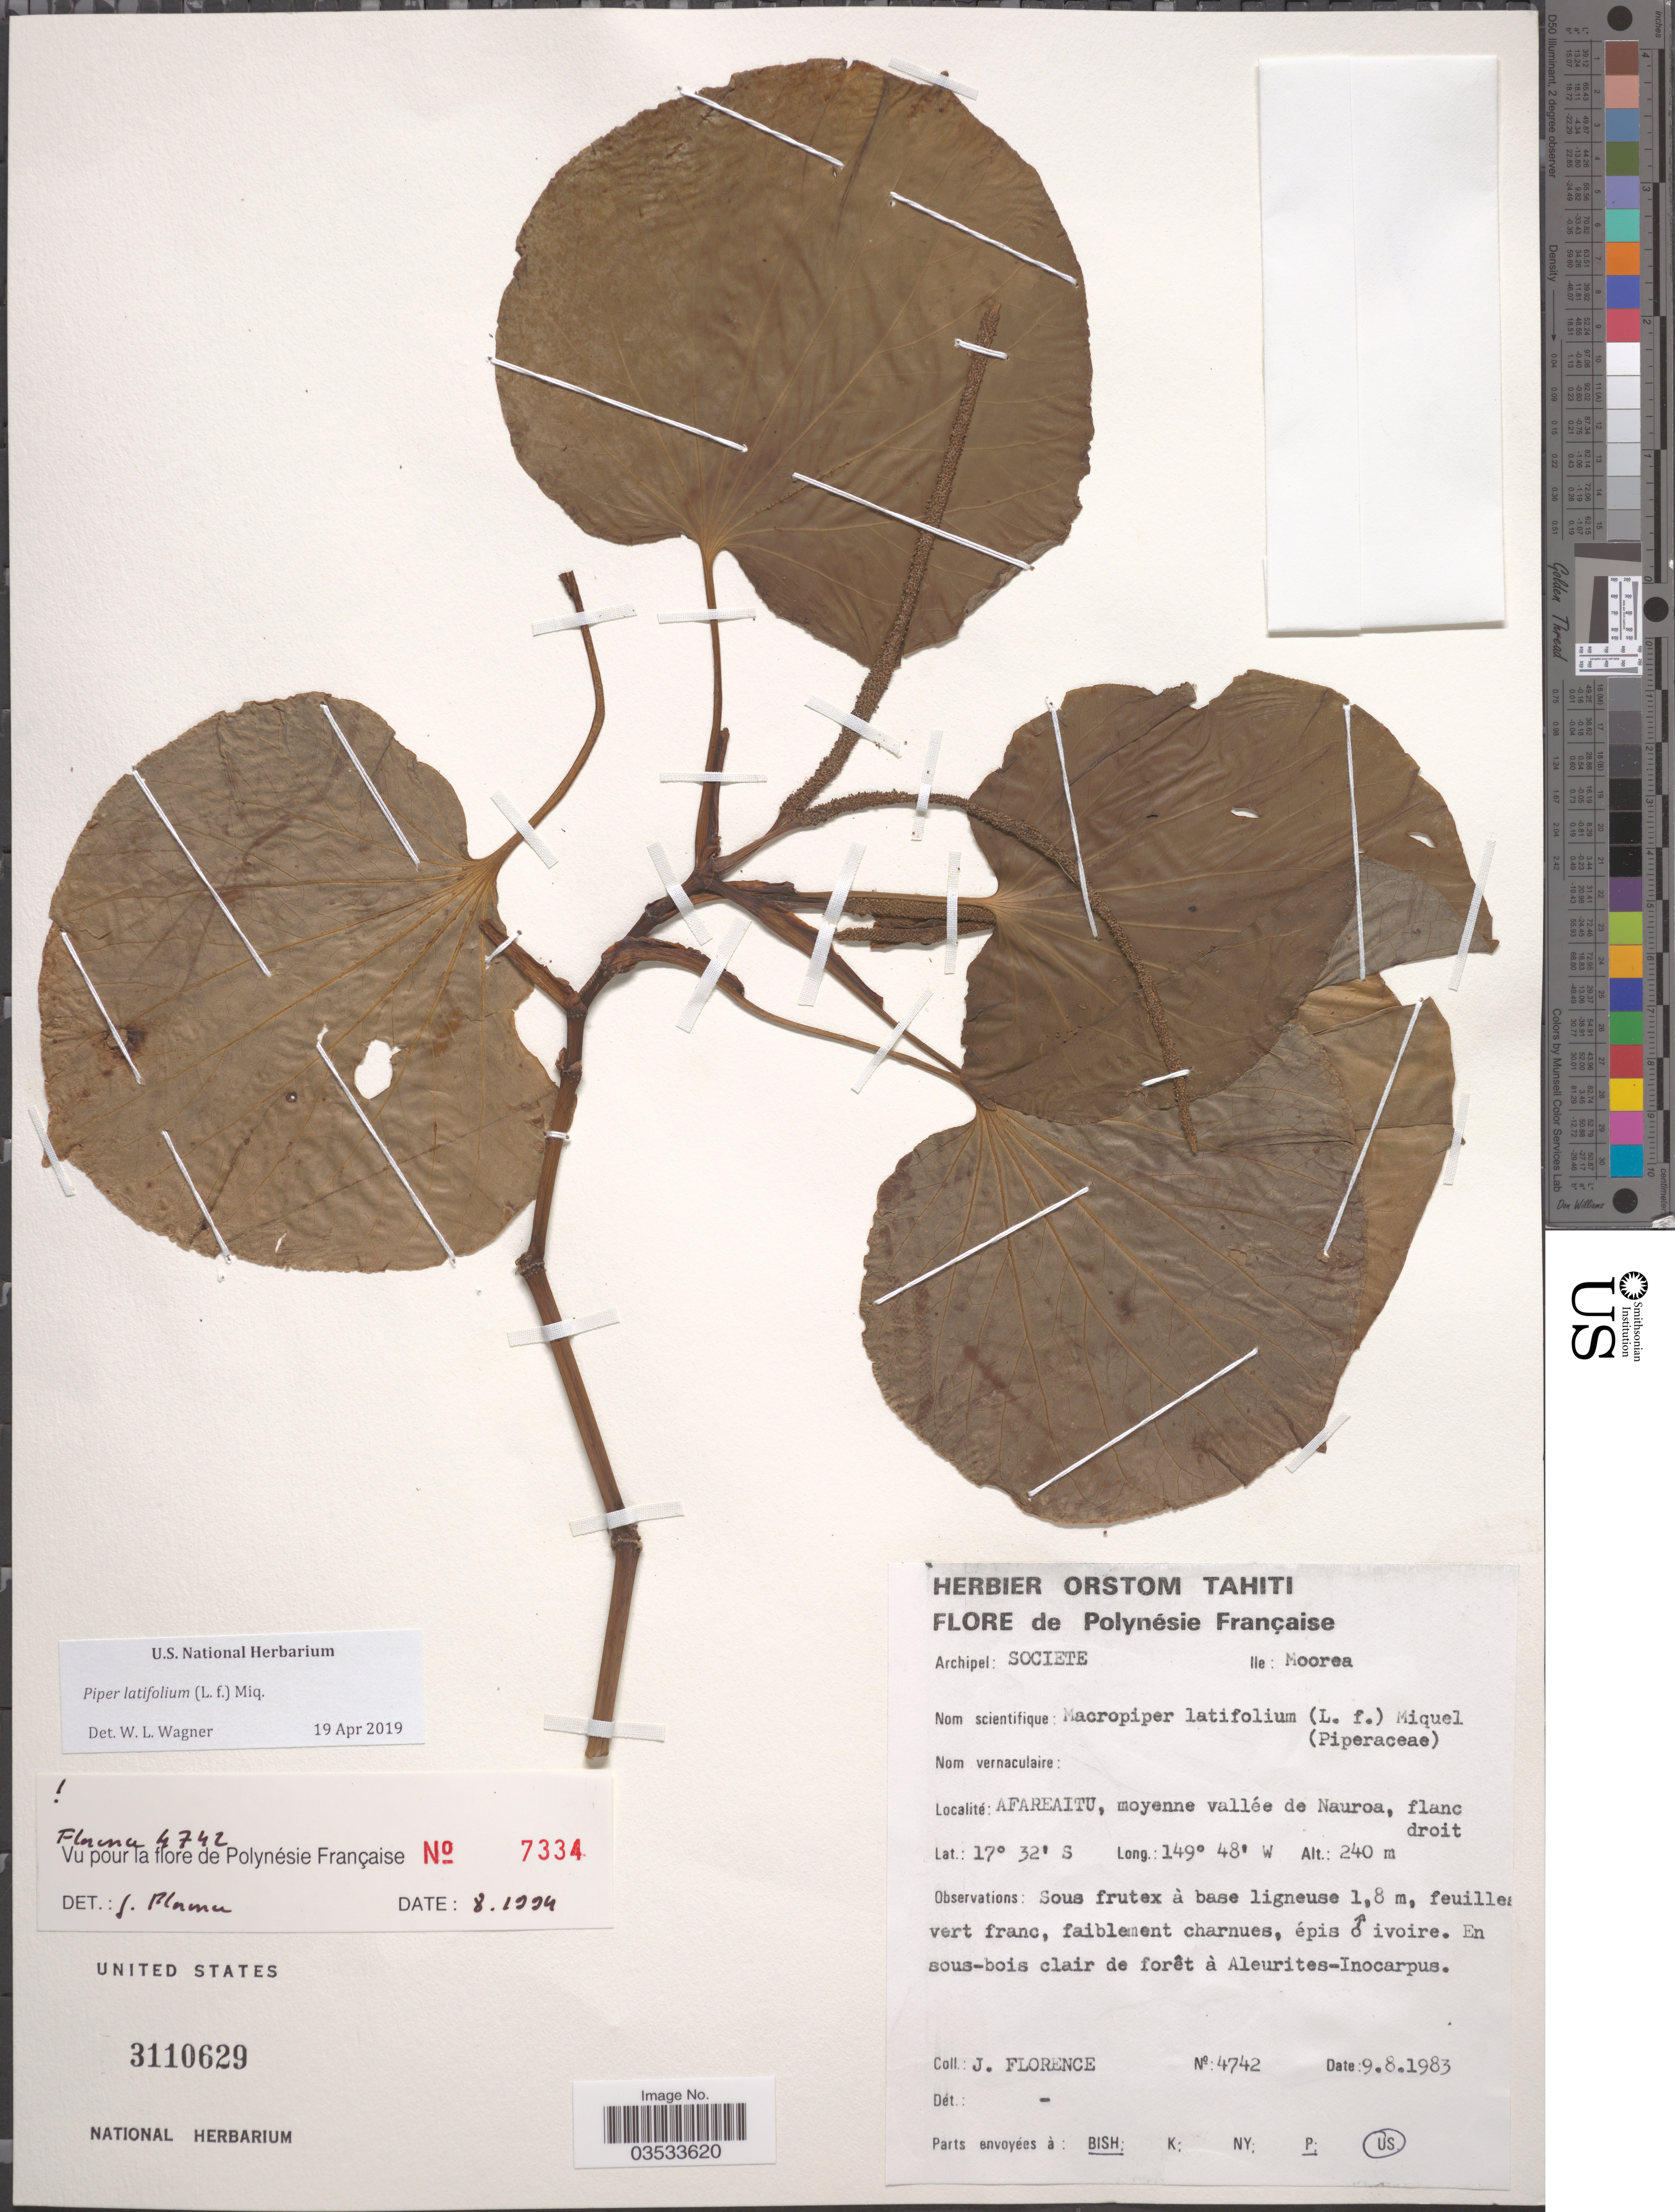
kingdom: Plantae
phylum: Tracheophyta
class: Magnoliopsida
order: Piperales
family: Piperaceae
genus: Piper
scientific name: Piper latifolium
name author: L. f.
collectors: J. Florence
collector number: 4742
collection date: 1983-08-09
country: French Polynesia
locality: Polynésie Française. Archipel: Societe. Ile: Moorea. Afareaitu, moyenne vallée de Nauroa.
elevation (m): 240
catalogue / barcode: US 3110629